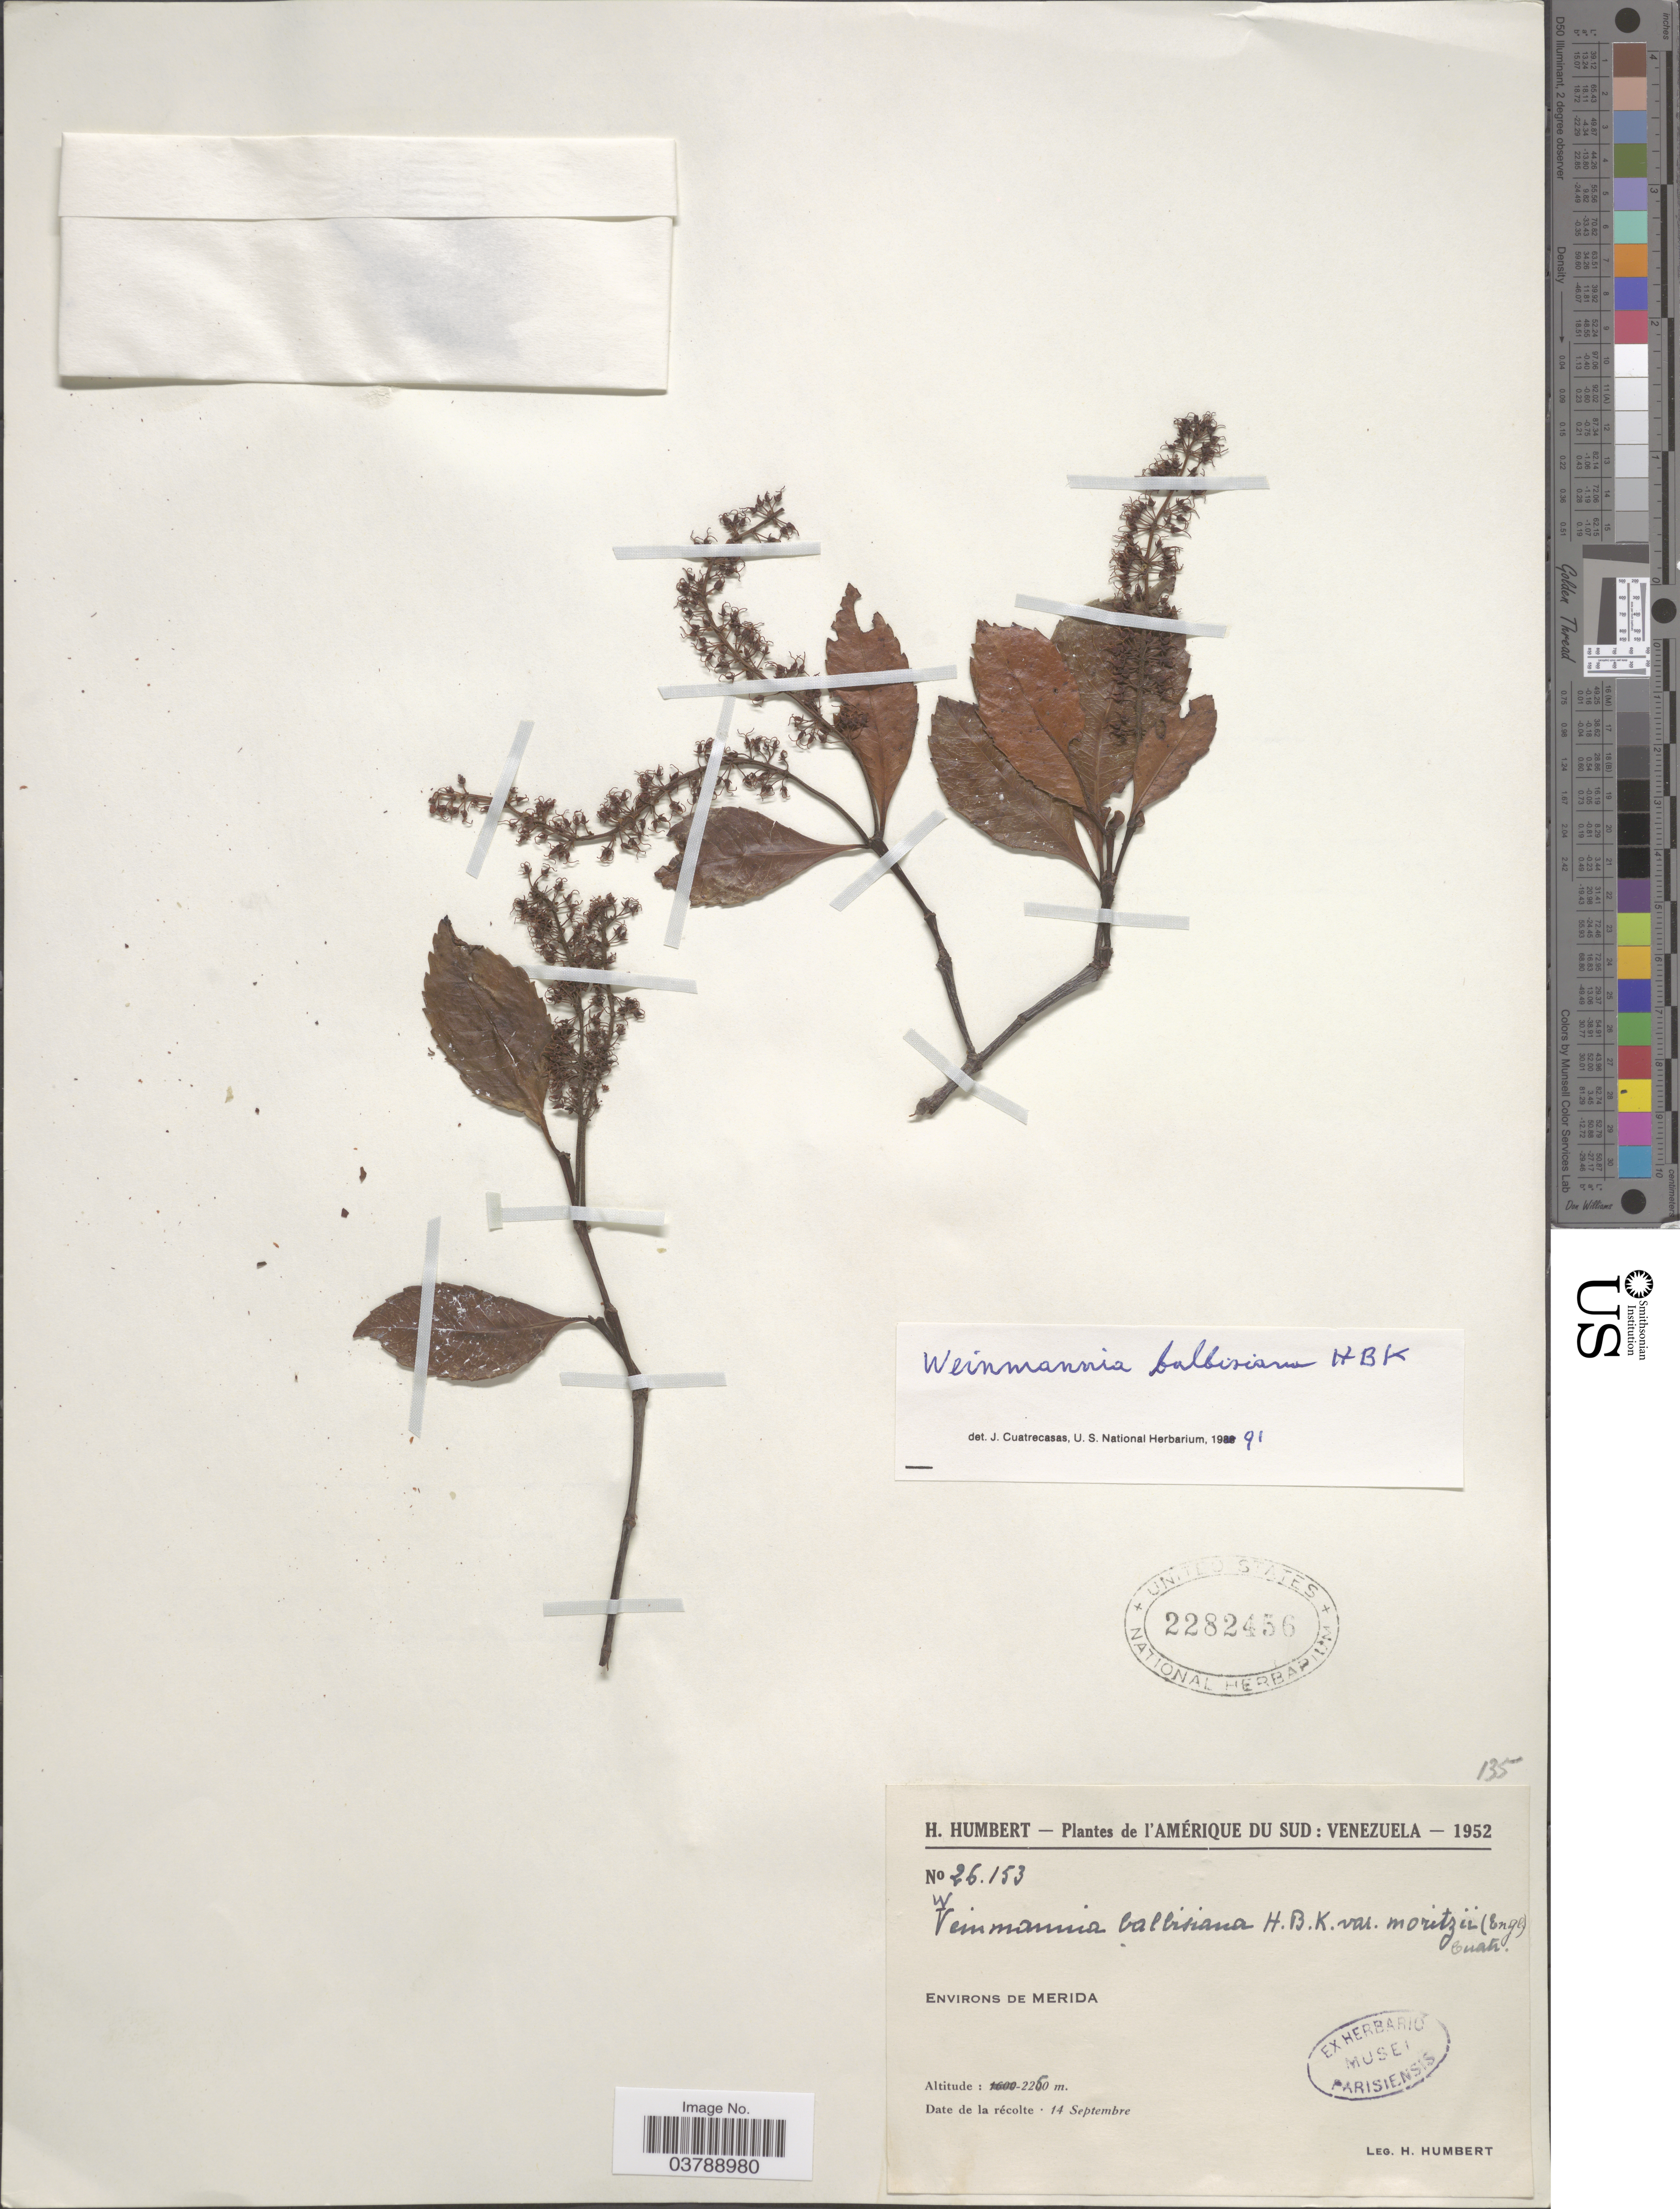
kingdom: Plantae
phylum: Tracheophyta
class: Magnoliopsida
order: Oxalidales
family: Cunoniaceae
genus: Weinmannia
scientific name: Weinmannia balbisiana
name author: Kunth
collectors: H. Humbert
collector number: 26153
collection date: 1952-09-14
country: Venezuela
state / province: Merida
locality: Amérique du Sud. Environs de Merida.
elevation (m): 2250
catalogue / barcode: US 2282456